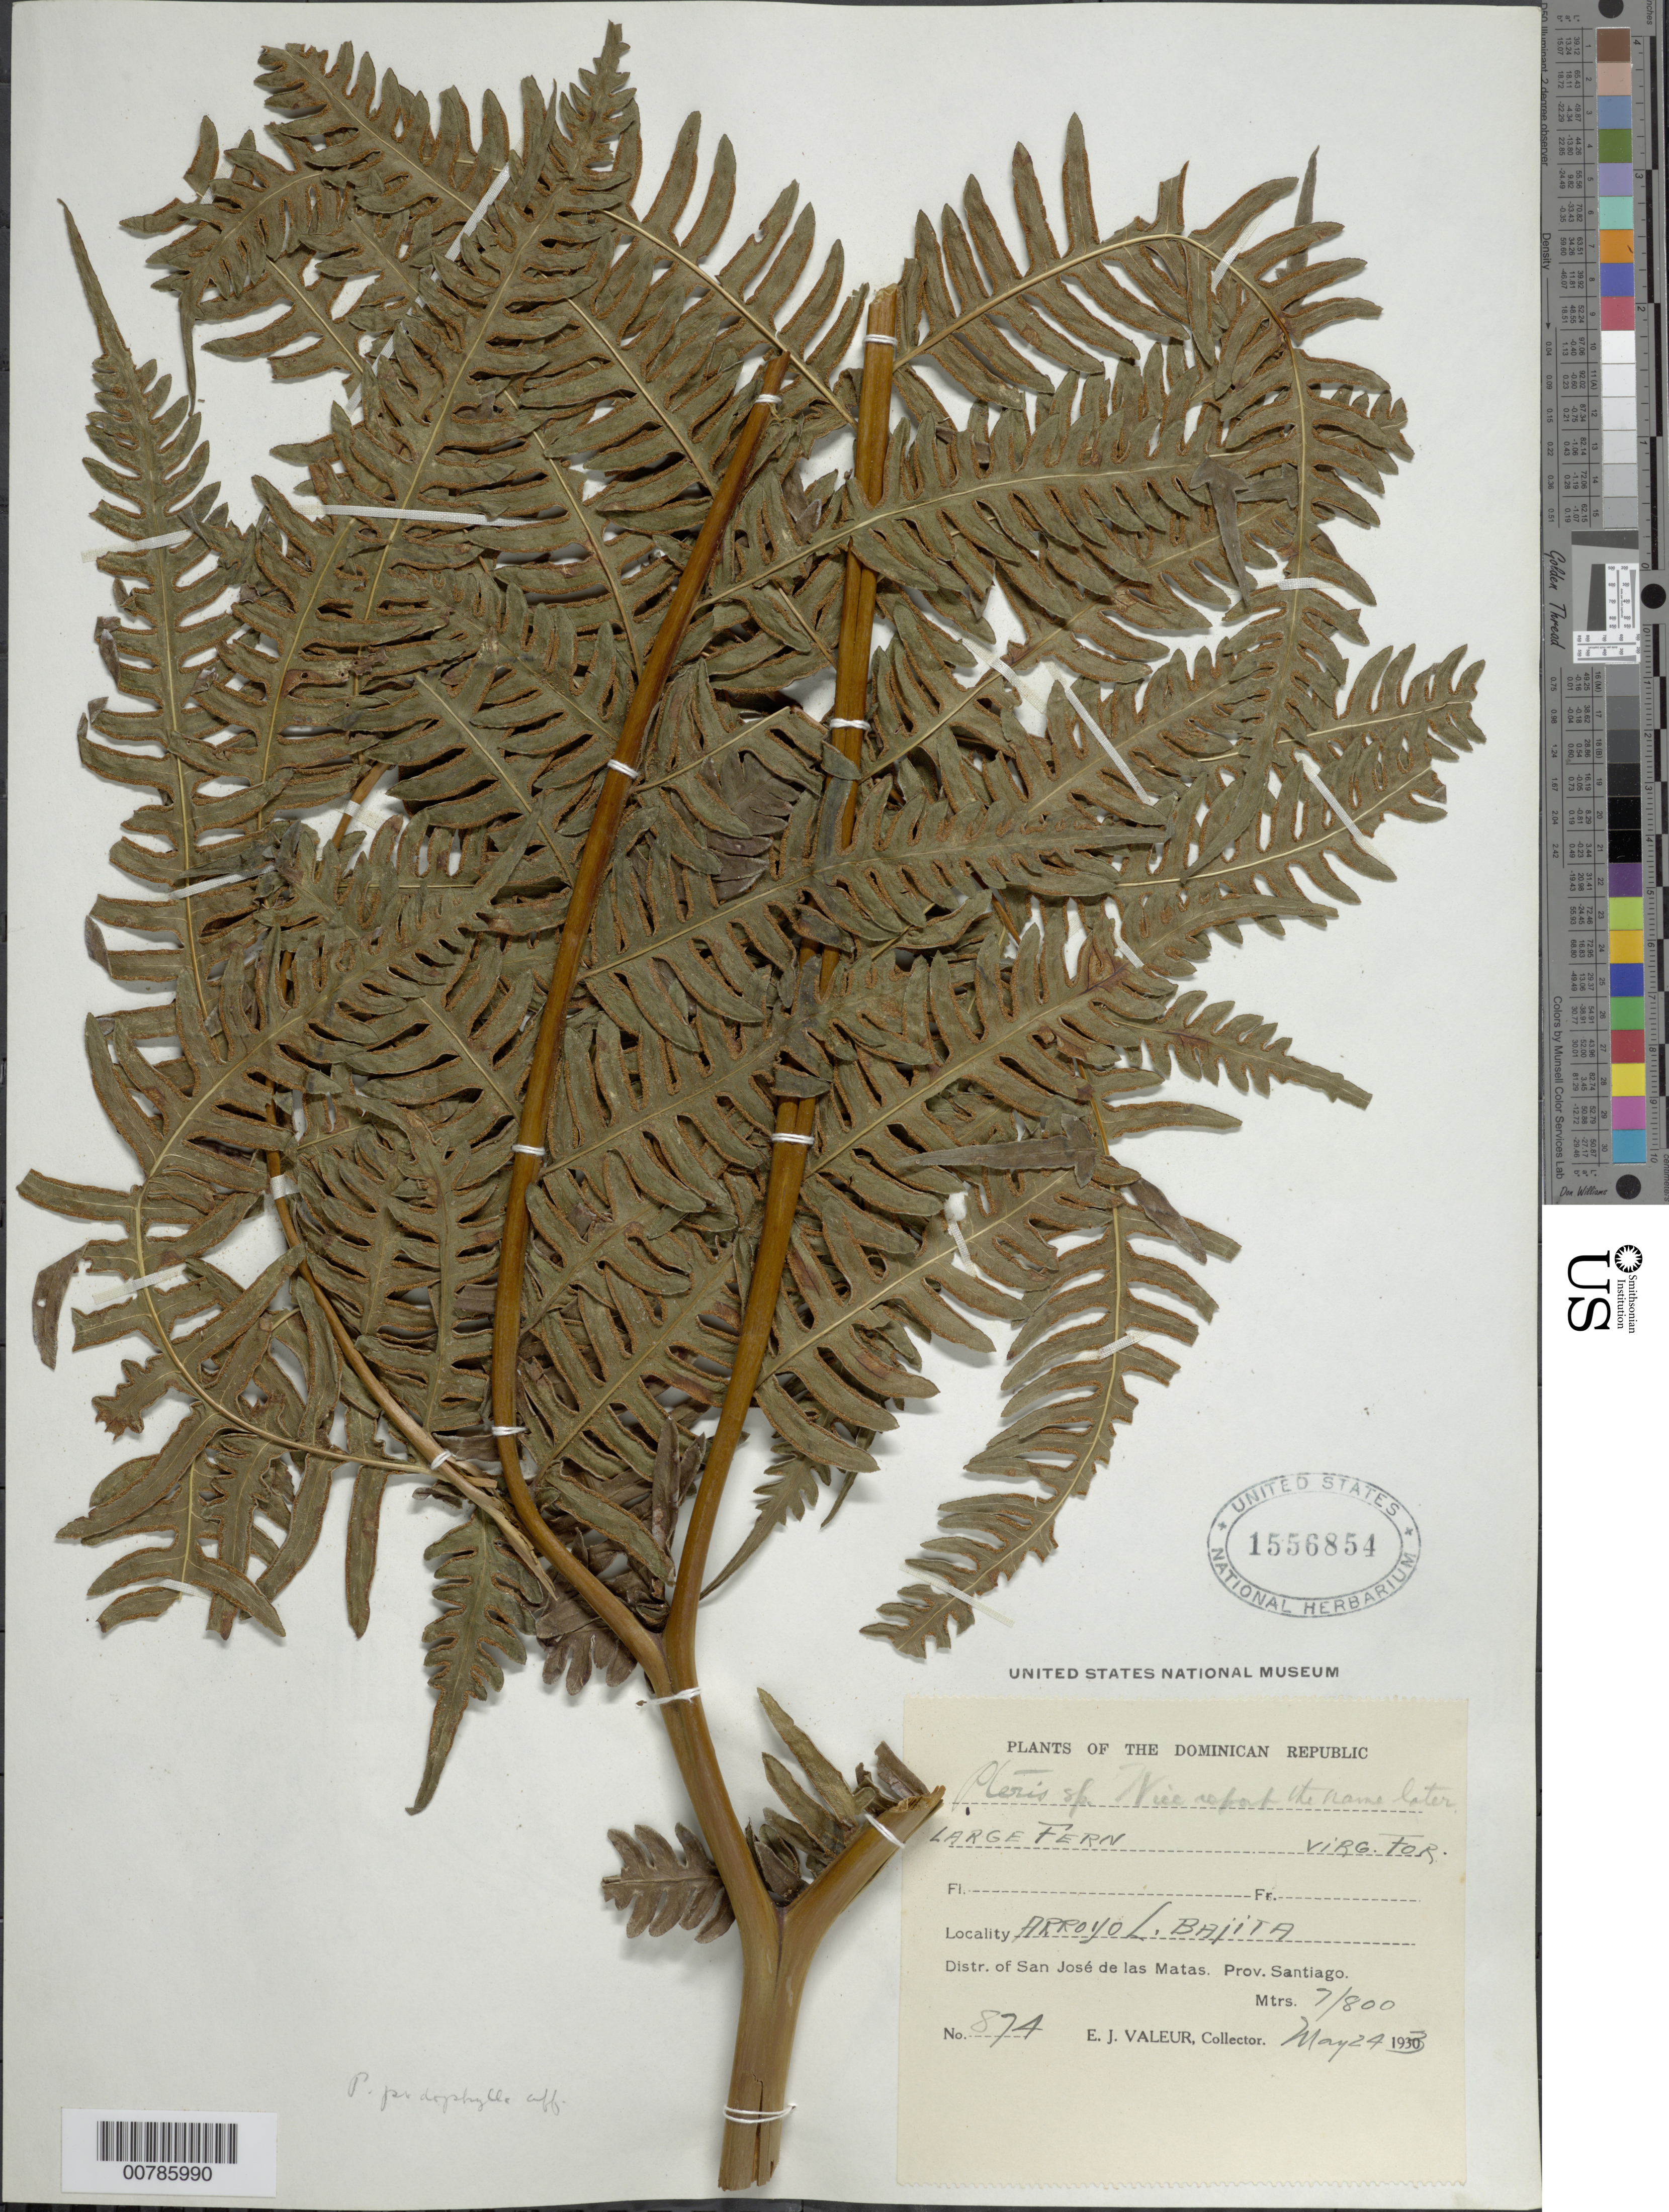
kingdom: Plantae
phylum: Tracheophyta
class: Polypodiopsida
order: Polypodiales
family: Pteridaceae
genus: Pteris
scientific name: Pteris podophylla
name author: Sw.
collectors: E. Valeur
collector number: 874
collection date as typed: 24 May 1933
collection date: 1933-05-24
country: Dominican Republic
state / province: Santiago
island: Hispaniola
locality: Dist San José de las Matas, Arroyo/Bajita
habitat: Virgin forest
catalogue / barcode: US 1556854